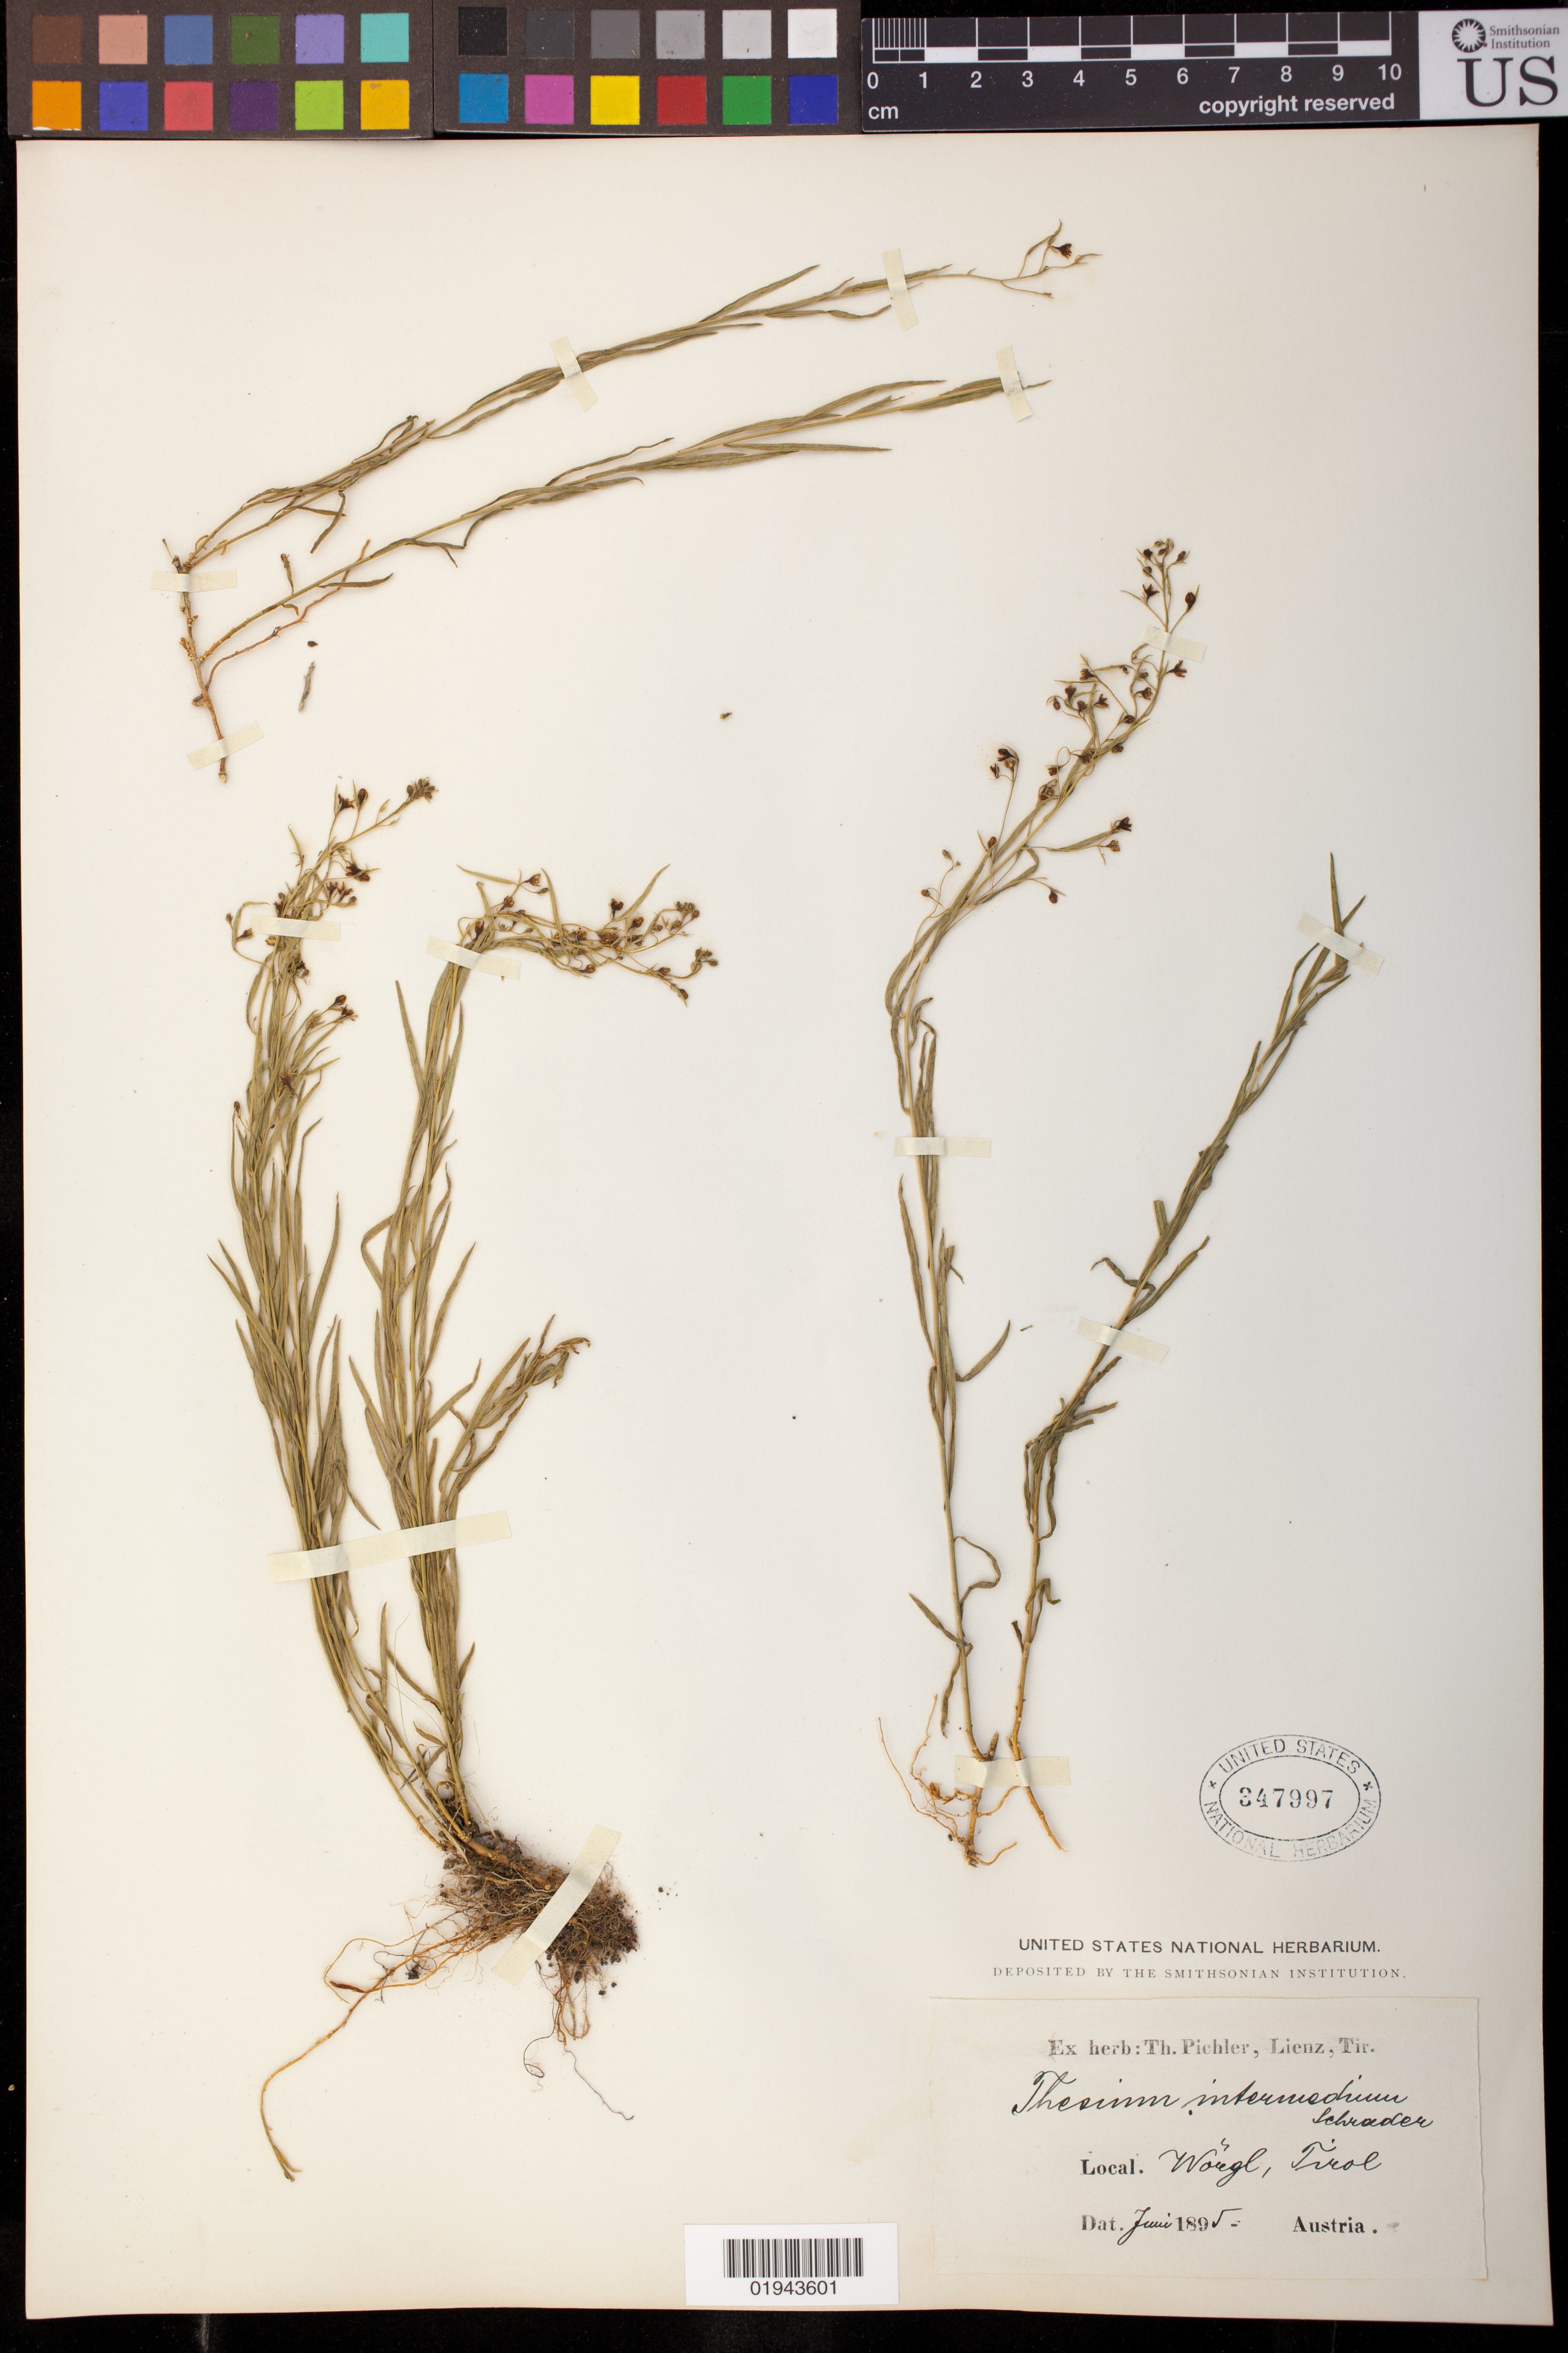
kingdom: Plantae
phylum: Tracheophyta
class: Magnoliopsida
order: Santalales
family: Thesiaceae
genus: Thesium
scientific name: Thesium intermedium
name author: Schrad.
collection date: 1895-06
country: Austria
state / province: Tirol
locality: W├╢rgl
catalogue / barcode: US 347997